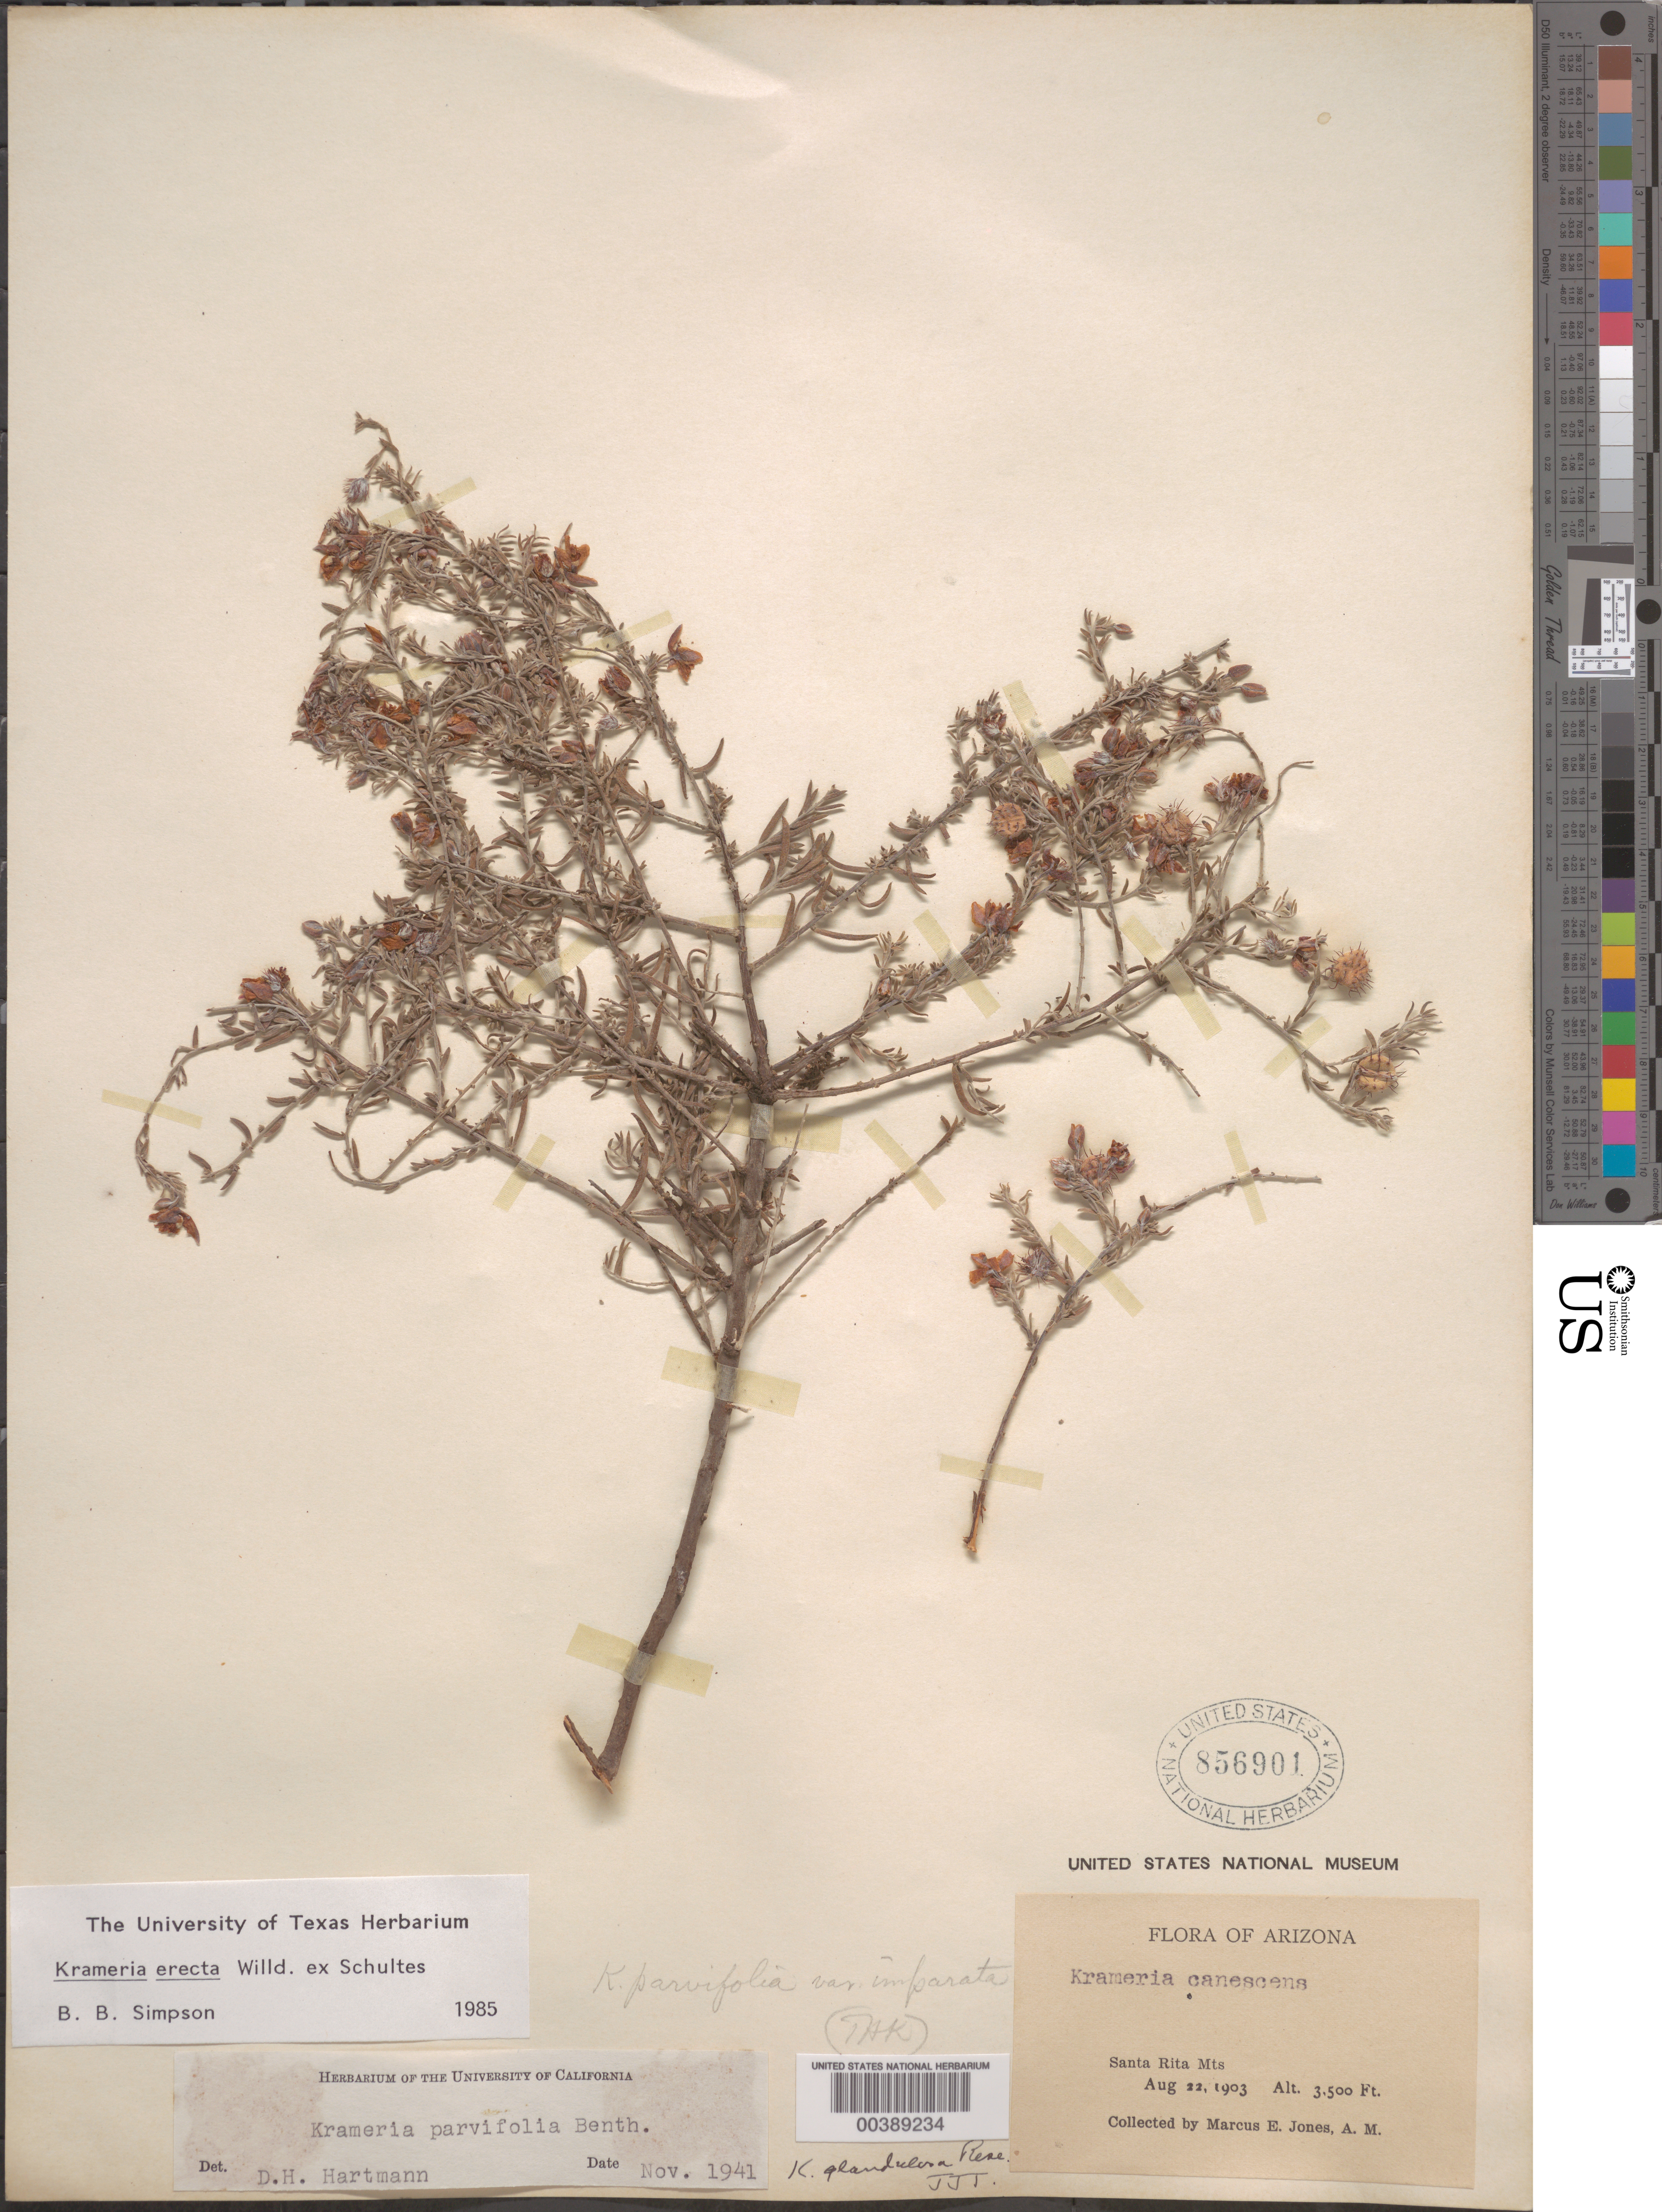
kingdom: Plantae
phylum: Tracheophyta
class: Magnoliopsida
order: Zygophyllales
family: Krameriaceae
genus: Krameria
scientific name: Krameria erecta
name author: Willd. ex Schult.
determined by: Simpson, B. B.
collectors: M. E. Jones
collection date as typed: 22 Aug 1903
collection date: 1903-08-22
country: United States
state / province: Arizona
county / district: Pima / Santa Cruz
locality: Santa rita mts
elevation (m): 1067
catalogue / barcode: US 856901